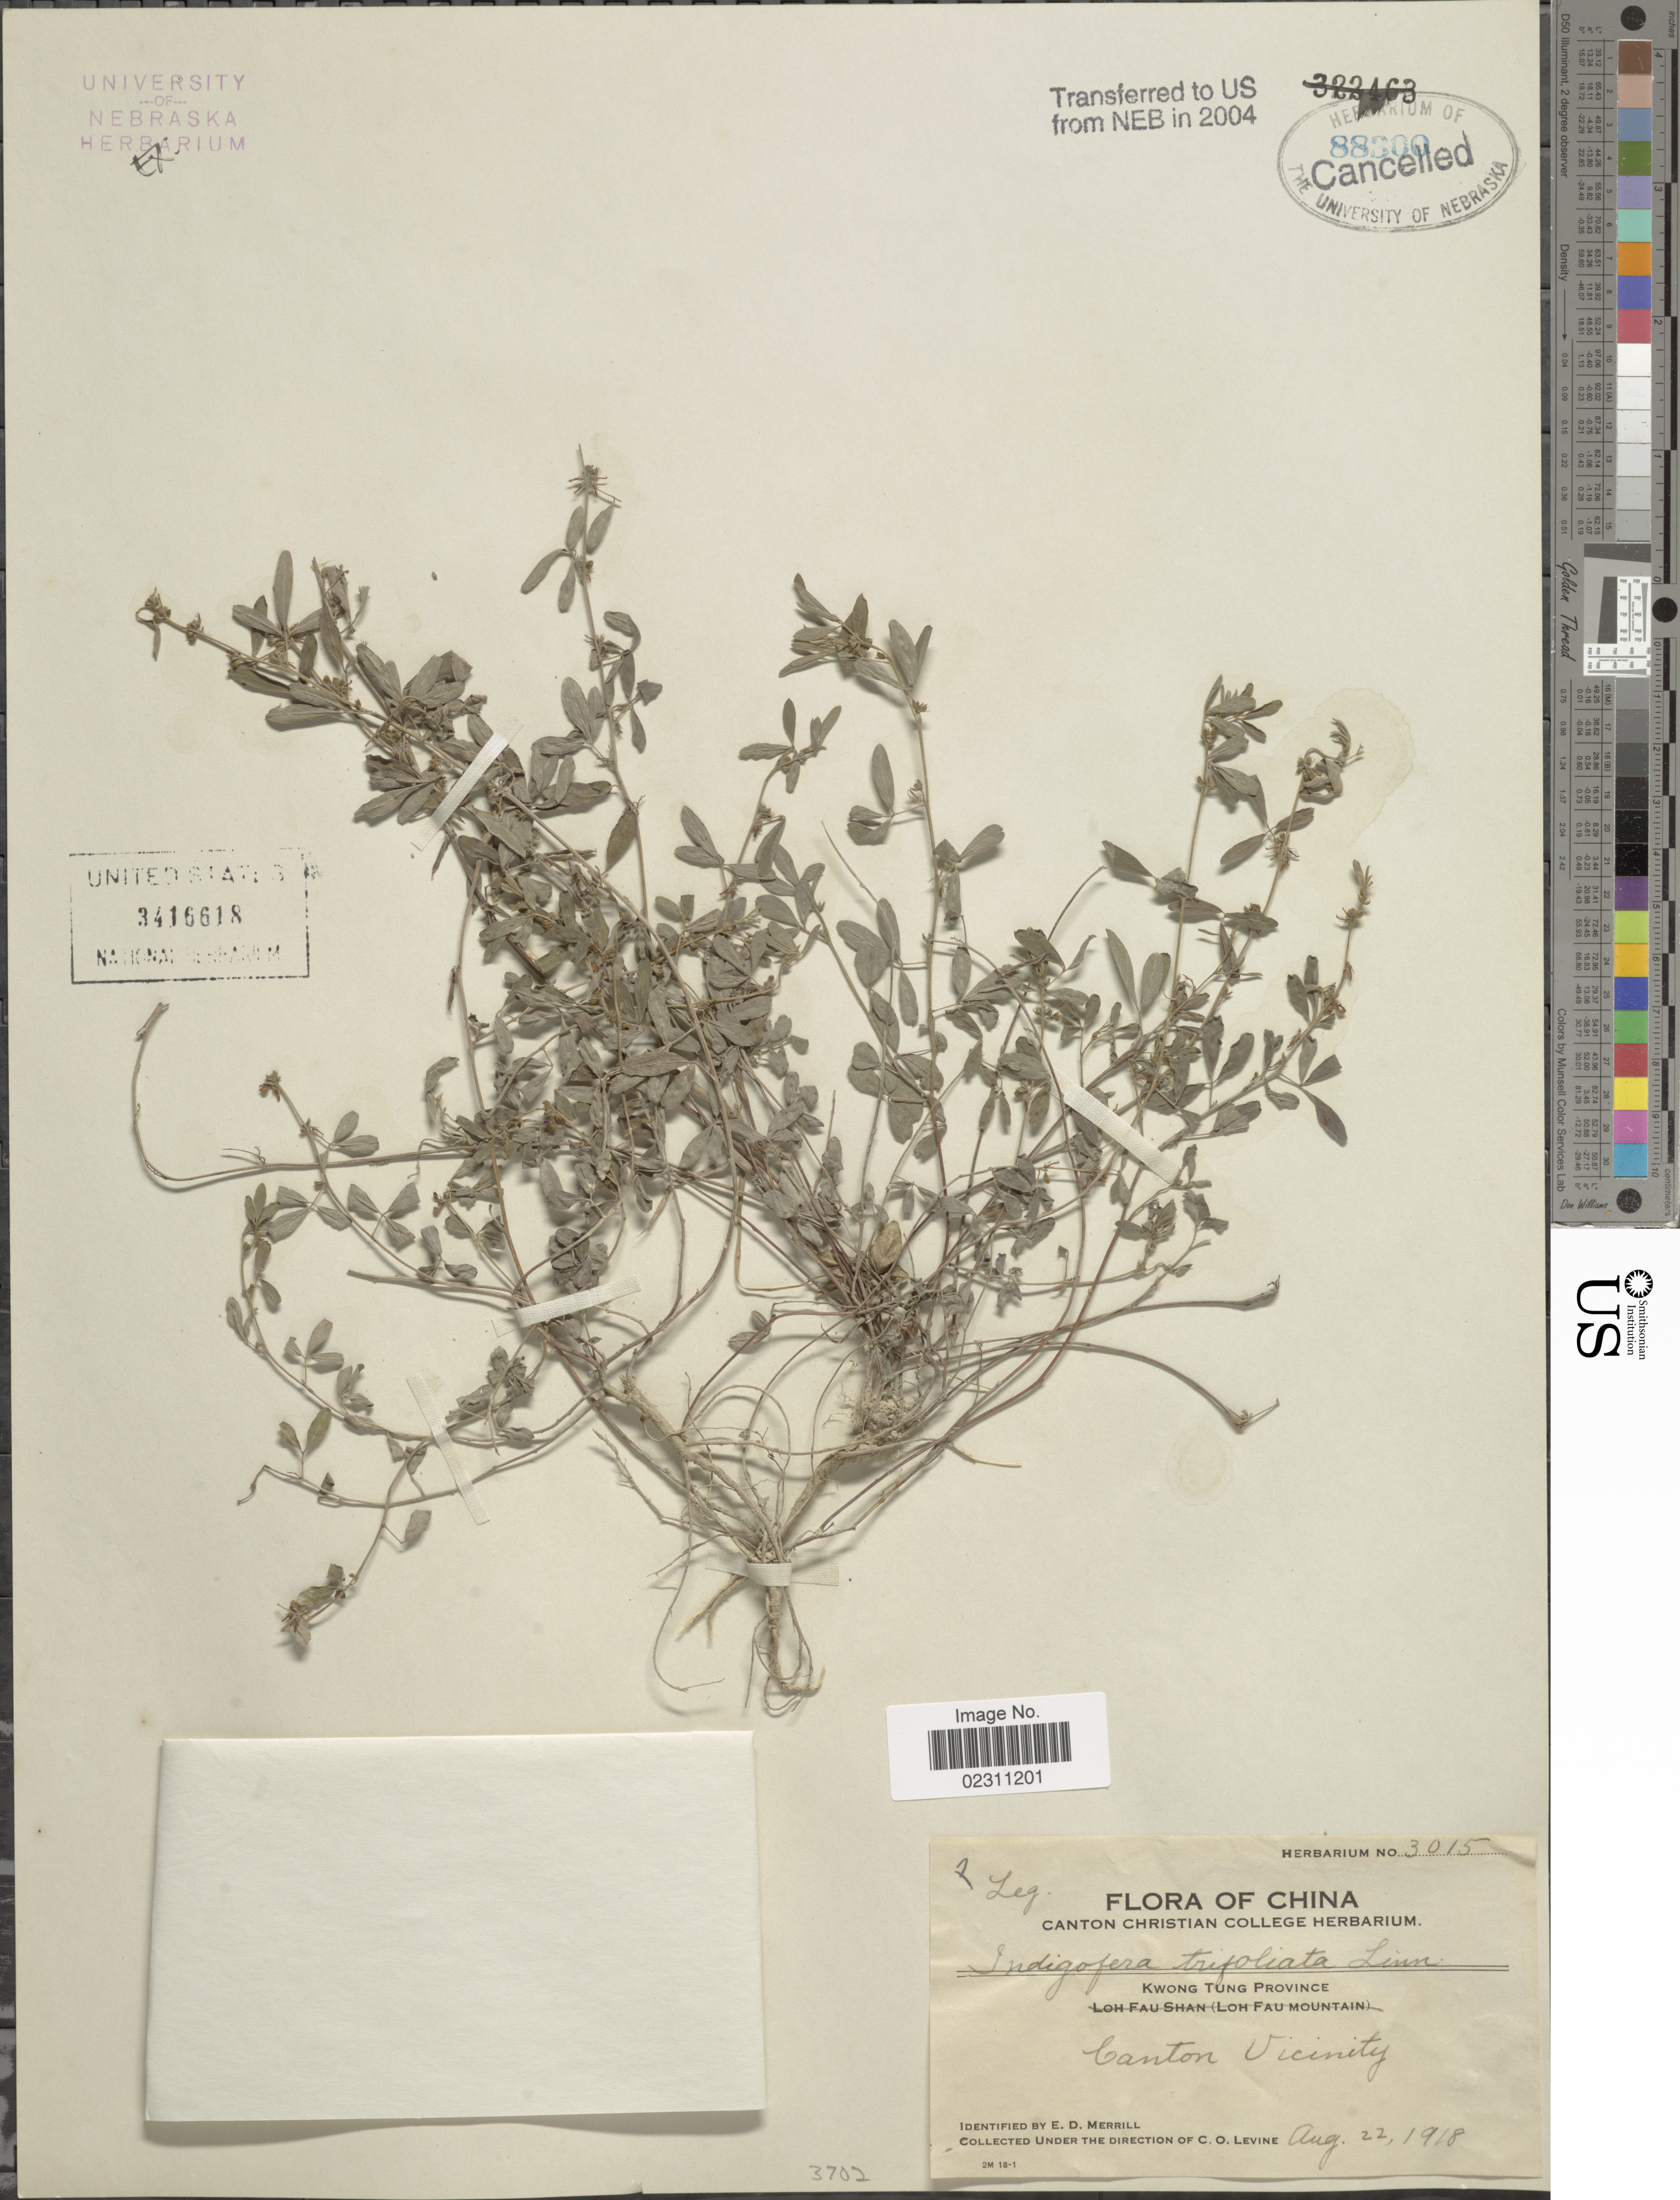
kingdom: Plantae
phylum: Tracheophyta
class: Magnoliopsida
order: Fabales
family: Fabaceae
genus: Indigofera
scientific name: Indigofera trifoliata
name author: L.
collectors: C. O. Levine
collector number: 3015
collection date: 1918-08-22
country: China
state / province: Guangdong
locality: Kwong Tung. Canton Vicinity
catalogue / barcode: US 3416618